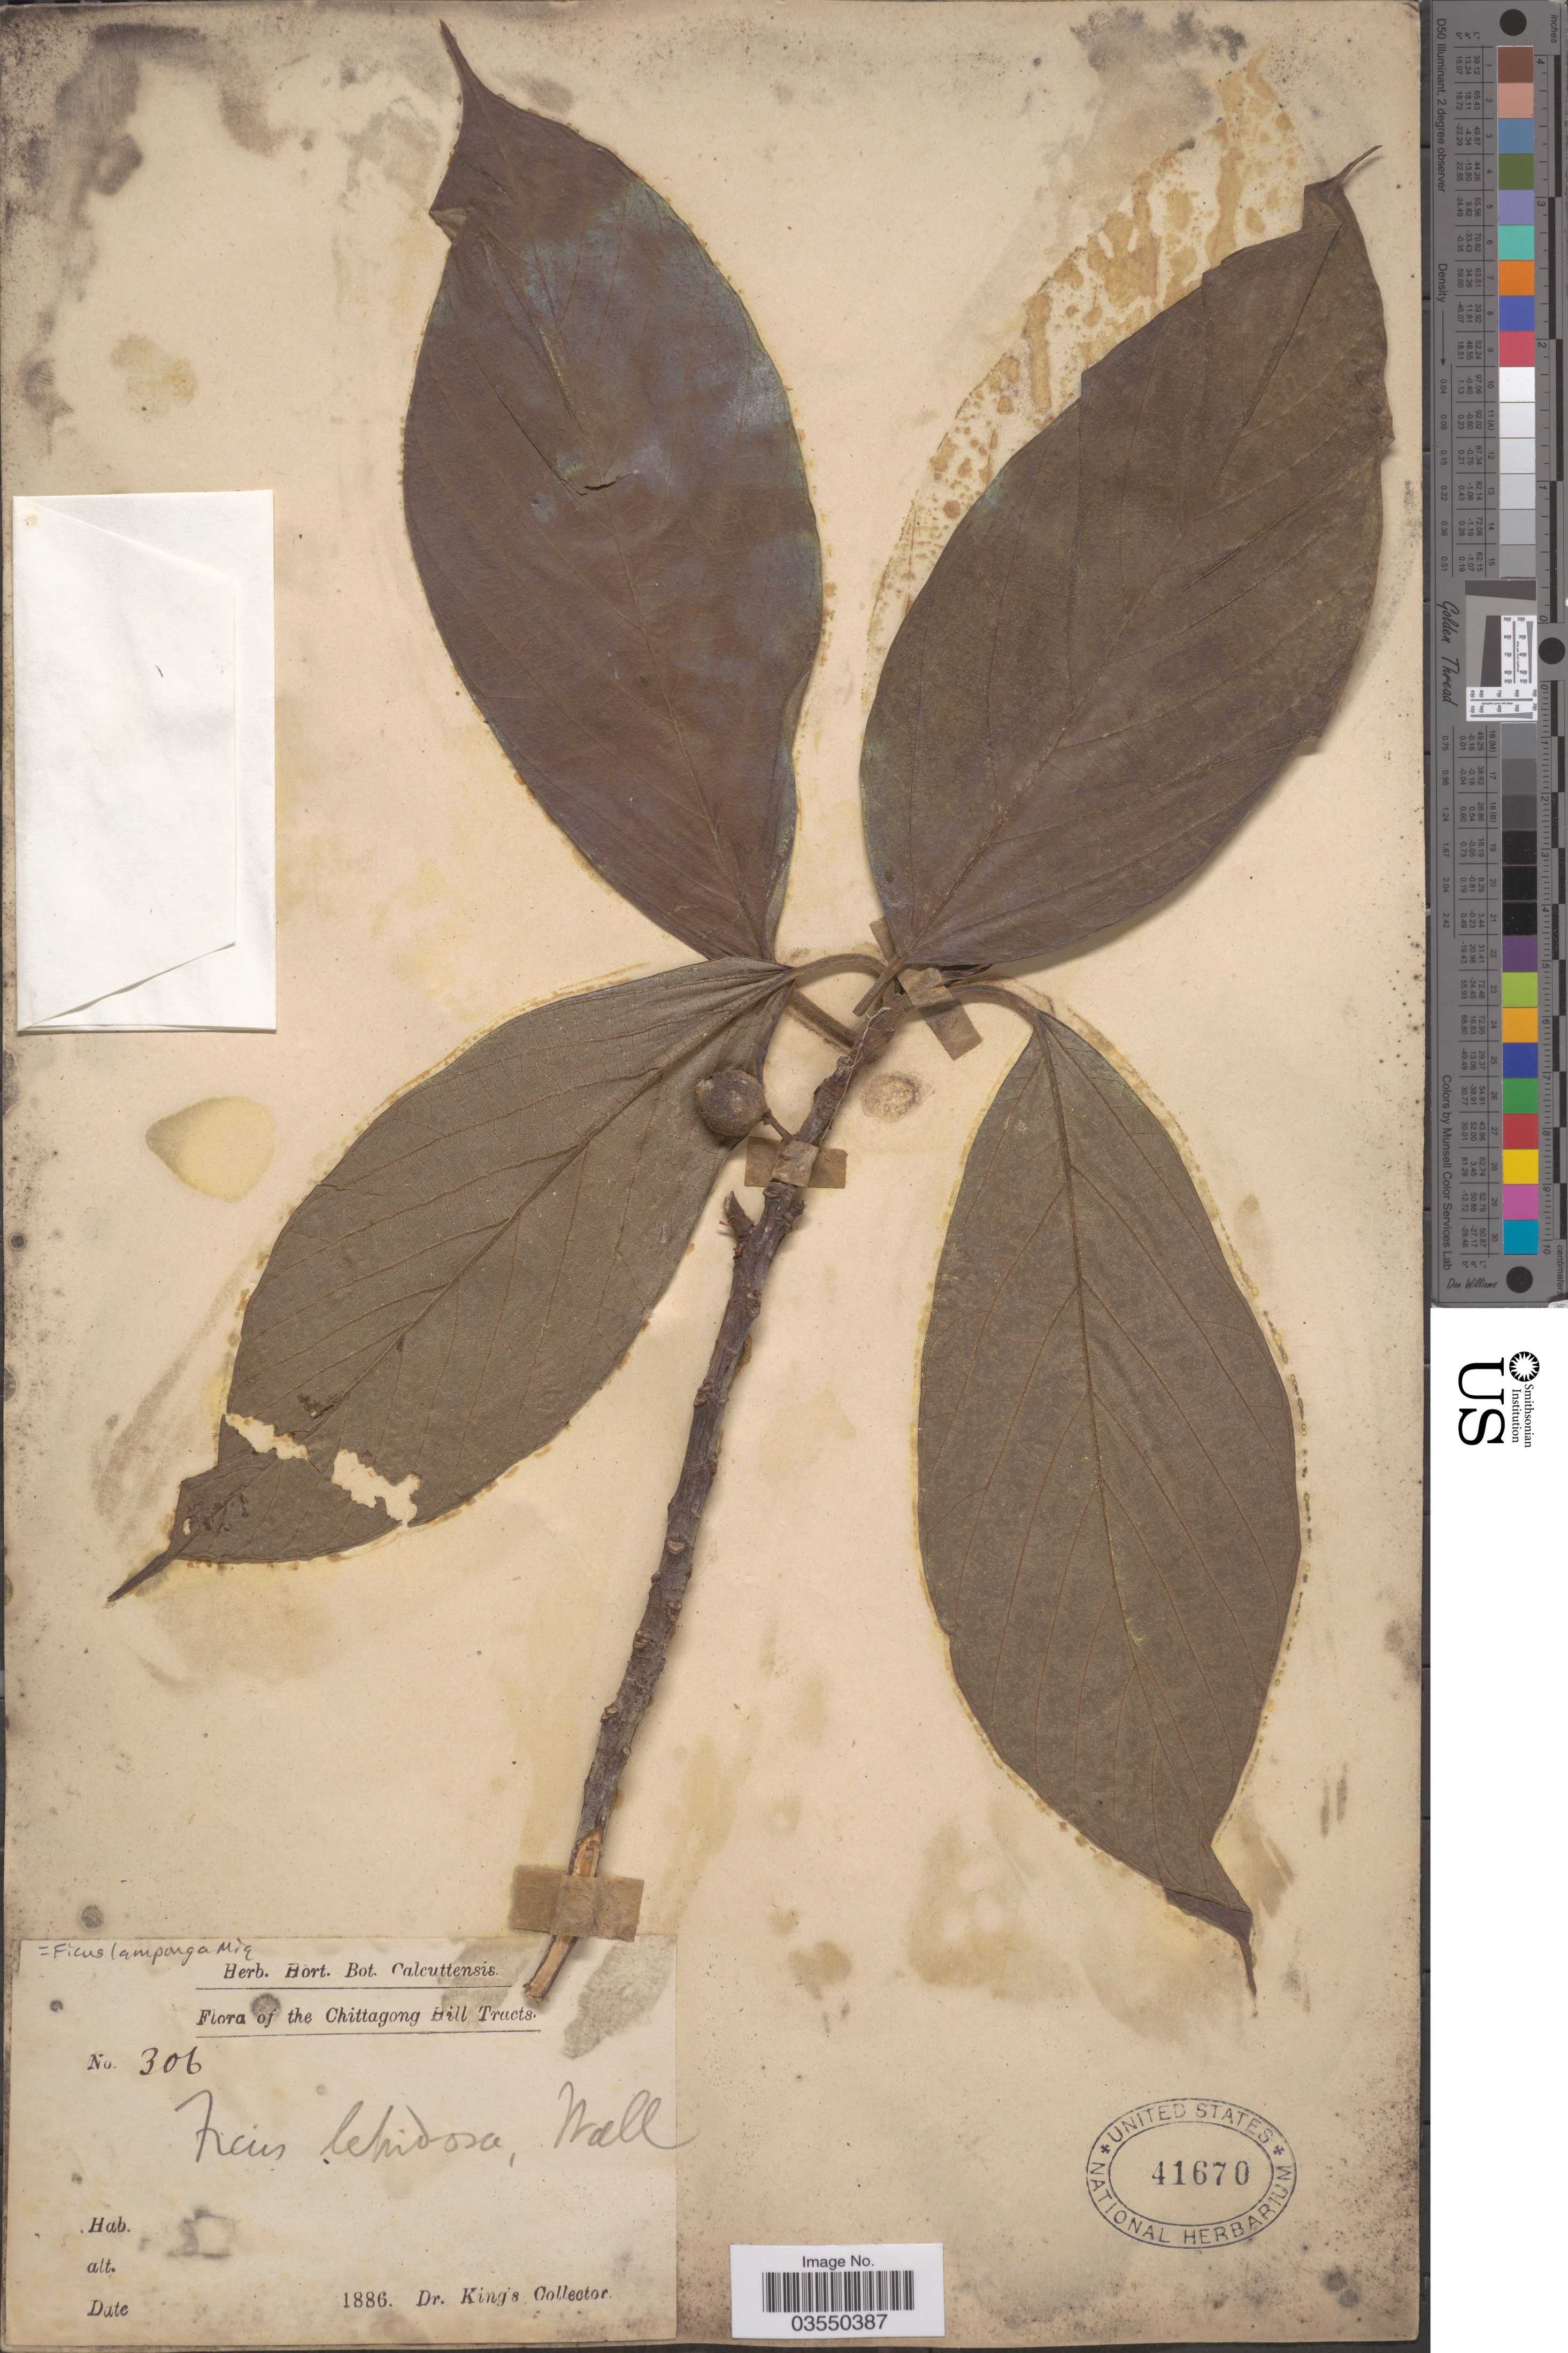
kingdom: Plantae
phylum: Tracheophyta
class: Magnoliopsida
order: Rosales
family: Moraceae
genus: Ficus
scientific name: Ficus lamponga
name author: Miq.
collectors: Dr. King's collector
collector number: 306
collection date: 1886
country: Bangladesh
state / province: Chittagong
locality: The Chittagong Hill Tracts.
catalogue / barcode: US 41670